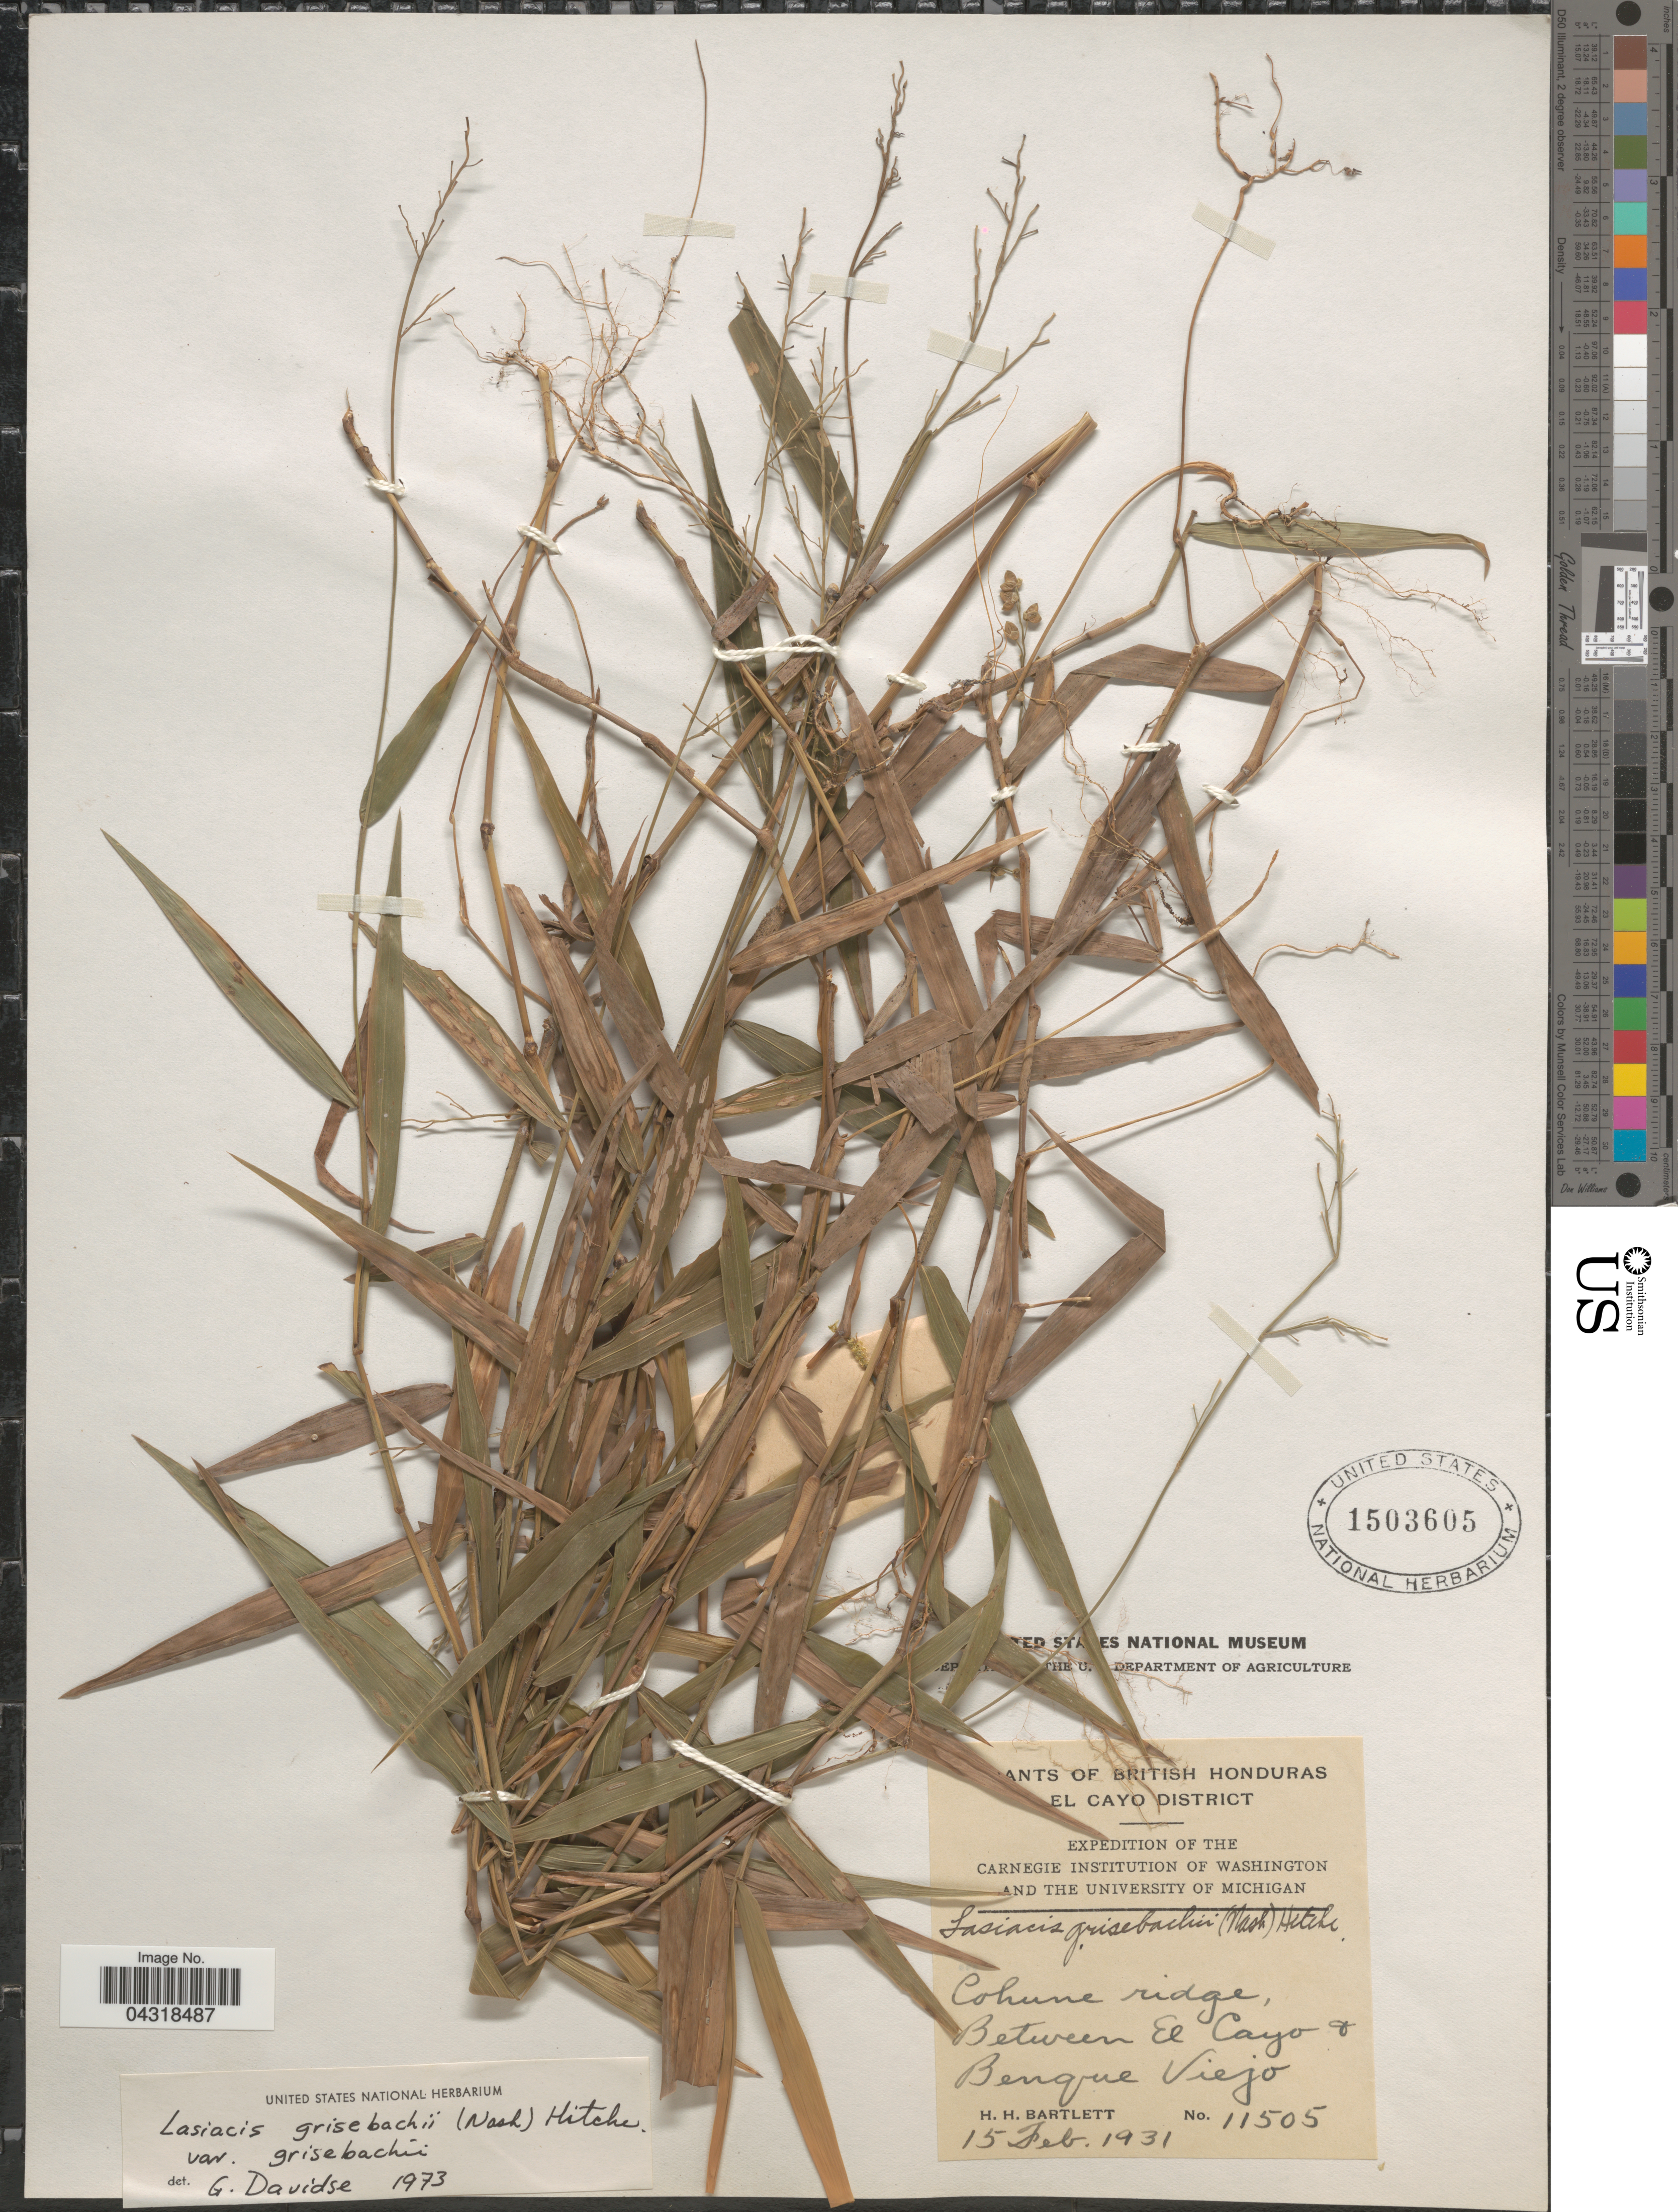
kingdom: Plantae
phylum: Tracheophyta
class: Liliopsida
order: Poales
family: Poaceae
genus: Lasiacis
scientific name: Lasiacis grisebachii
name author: (Nash) Hitchc.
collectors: H. H. Bartlett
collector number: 11505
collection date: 1931-02-15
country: Belize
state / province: Cayo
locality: British Honduras. El Cayo District. Expedition of the Carnegie Institution of Washington and the University of Michigan. Cohune ridge, Between El Cayo + Bengue Viejo.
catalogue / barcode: US 1503605